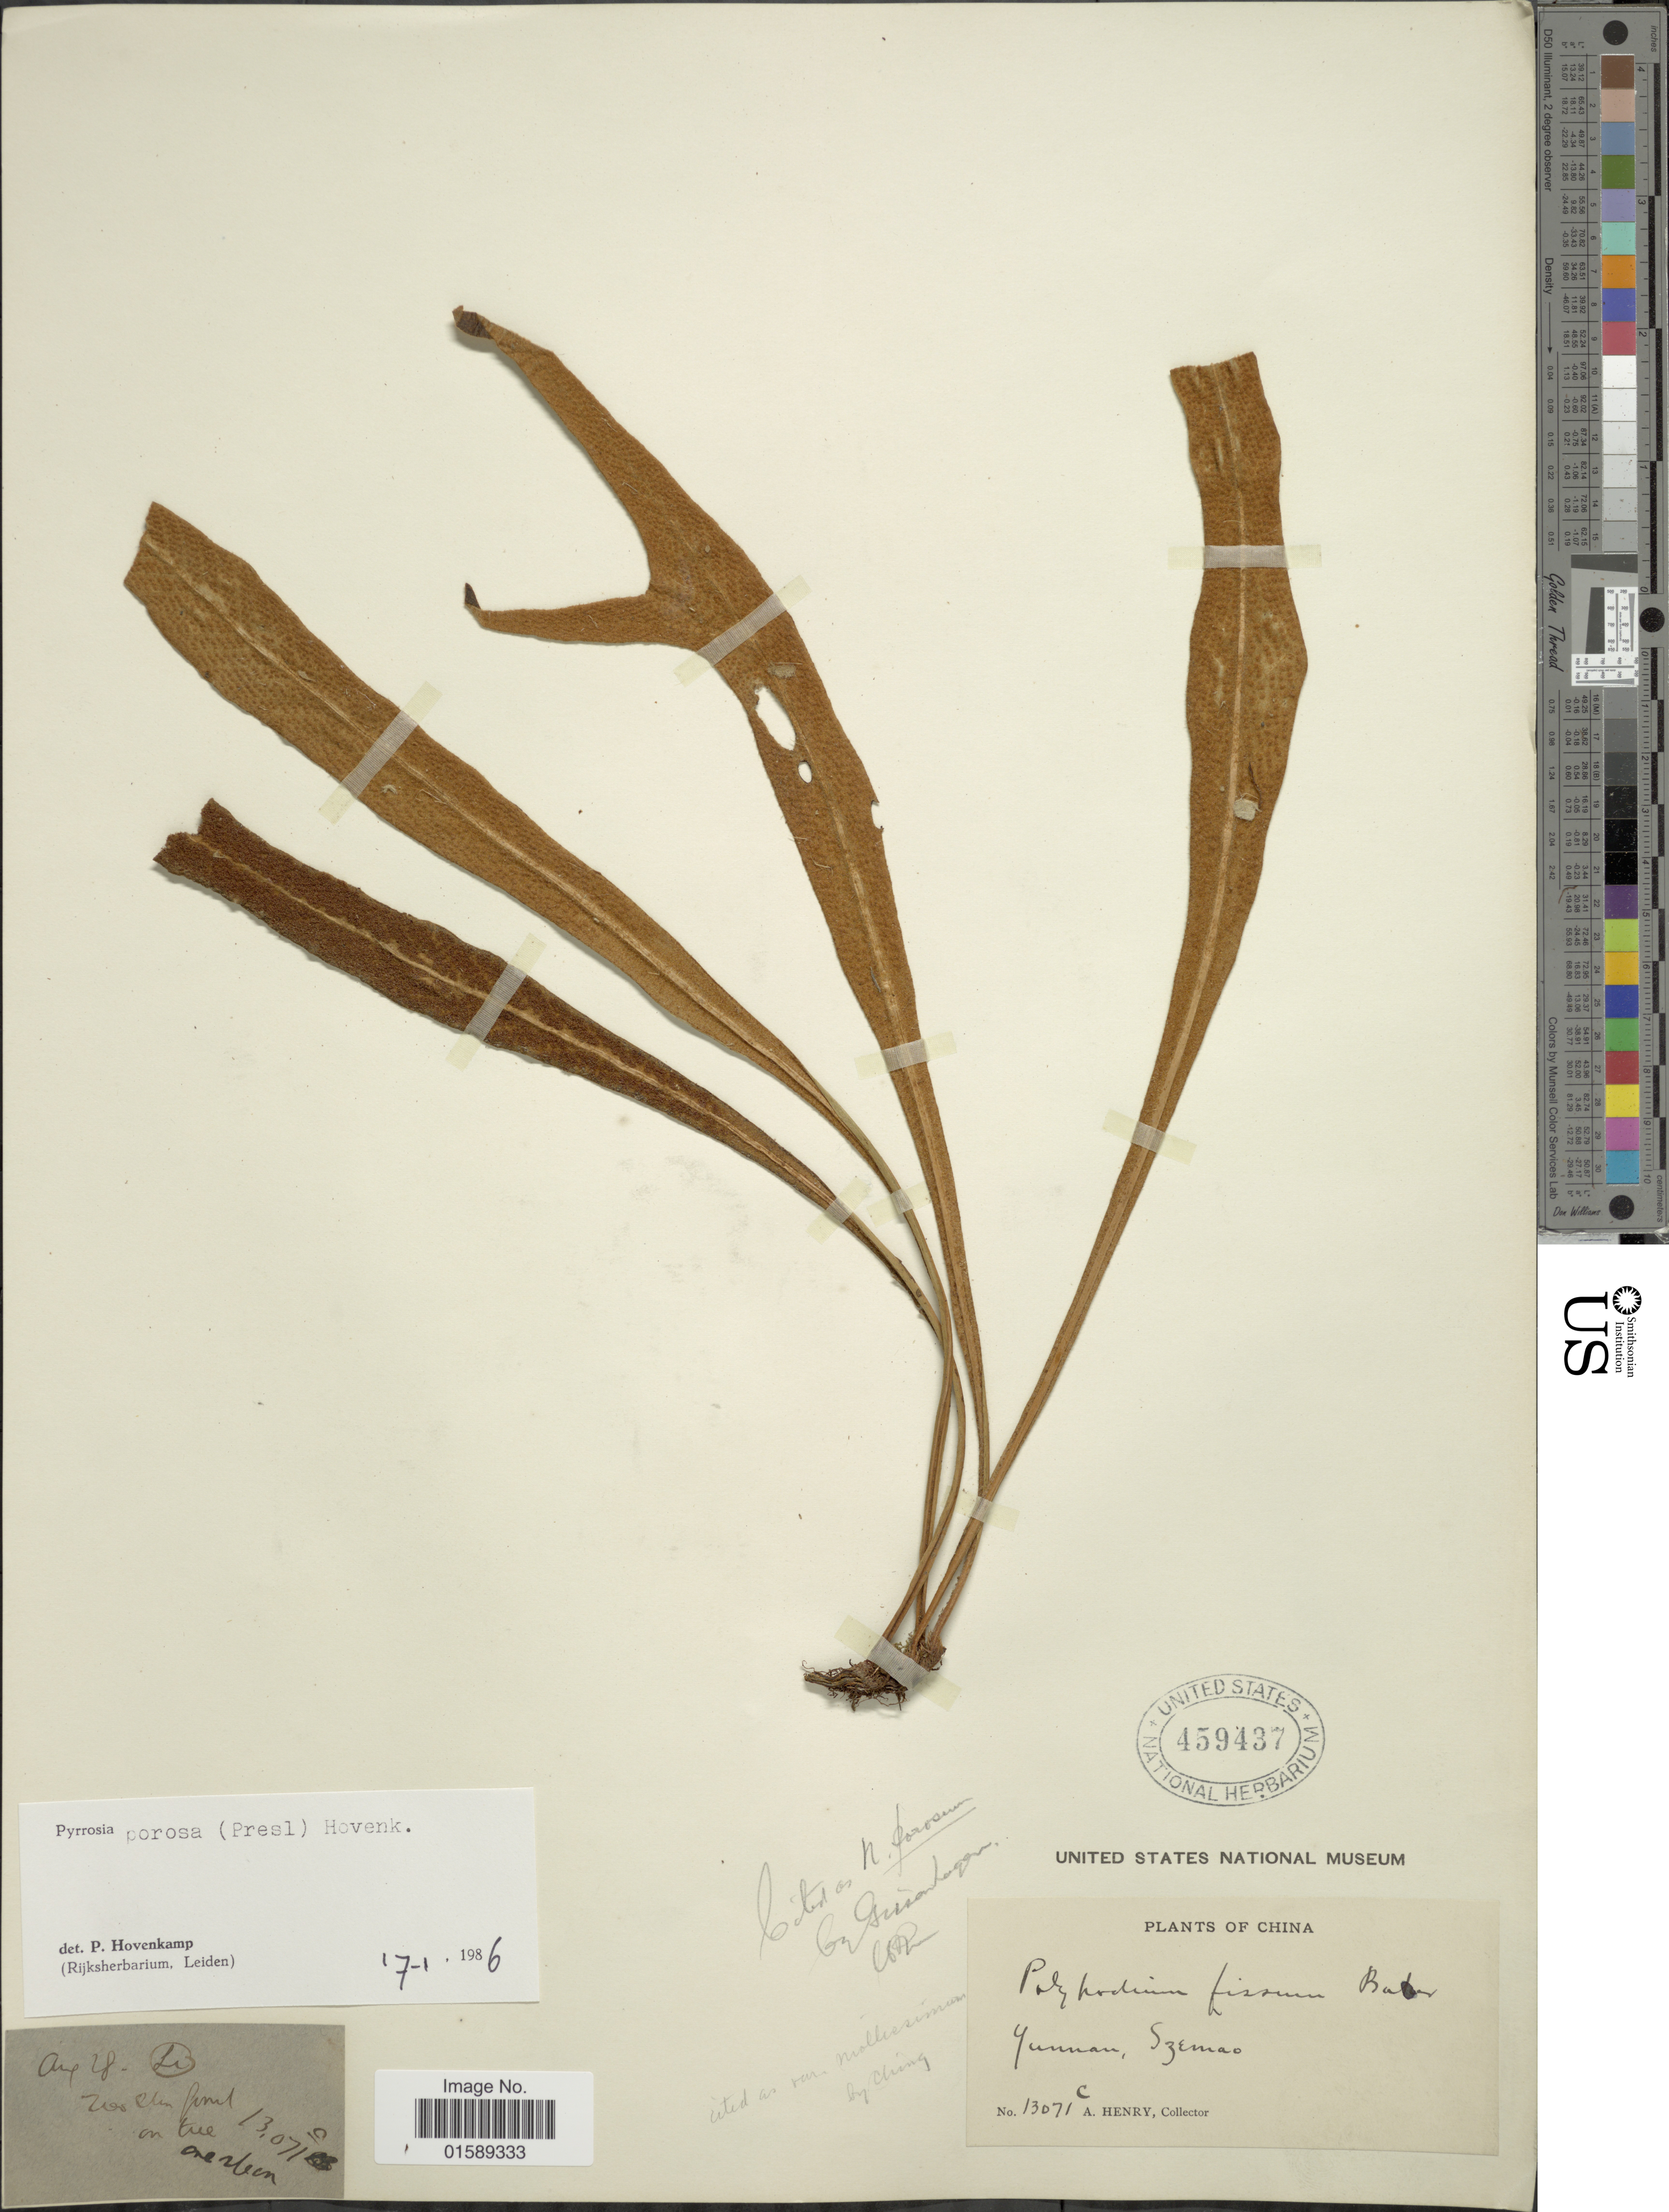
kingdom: Plantae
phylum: Tracheophyta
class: Polypodiopsida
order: Polypodiales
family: Polypodiaceae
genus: Pyrrosia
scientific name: Pyrrosia porosa var. porosa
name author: (C. Presl) Hovenkamp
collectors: A. Henry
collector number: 13071 C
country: China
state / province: Yunnan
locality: Yunnan, Szemao, China.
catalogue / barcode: US 459437